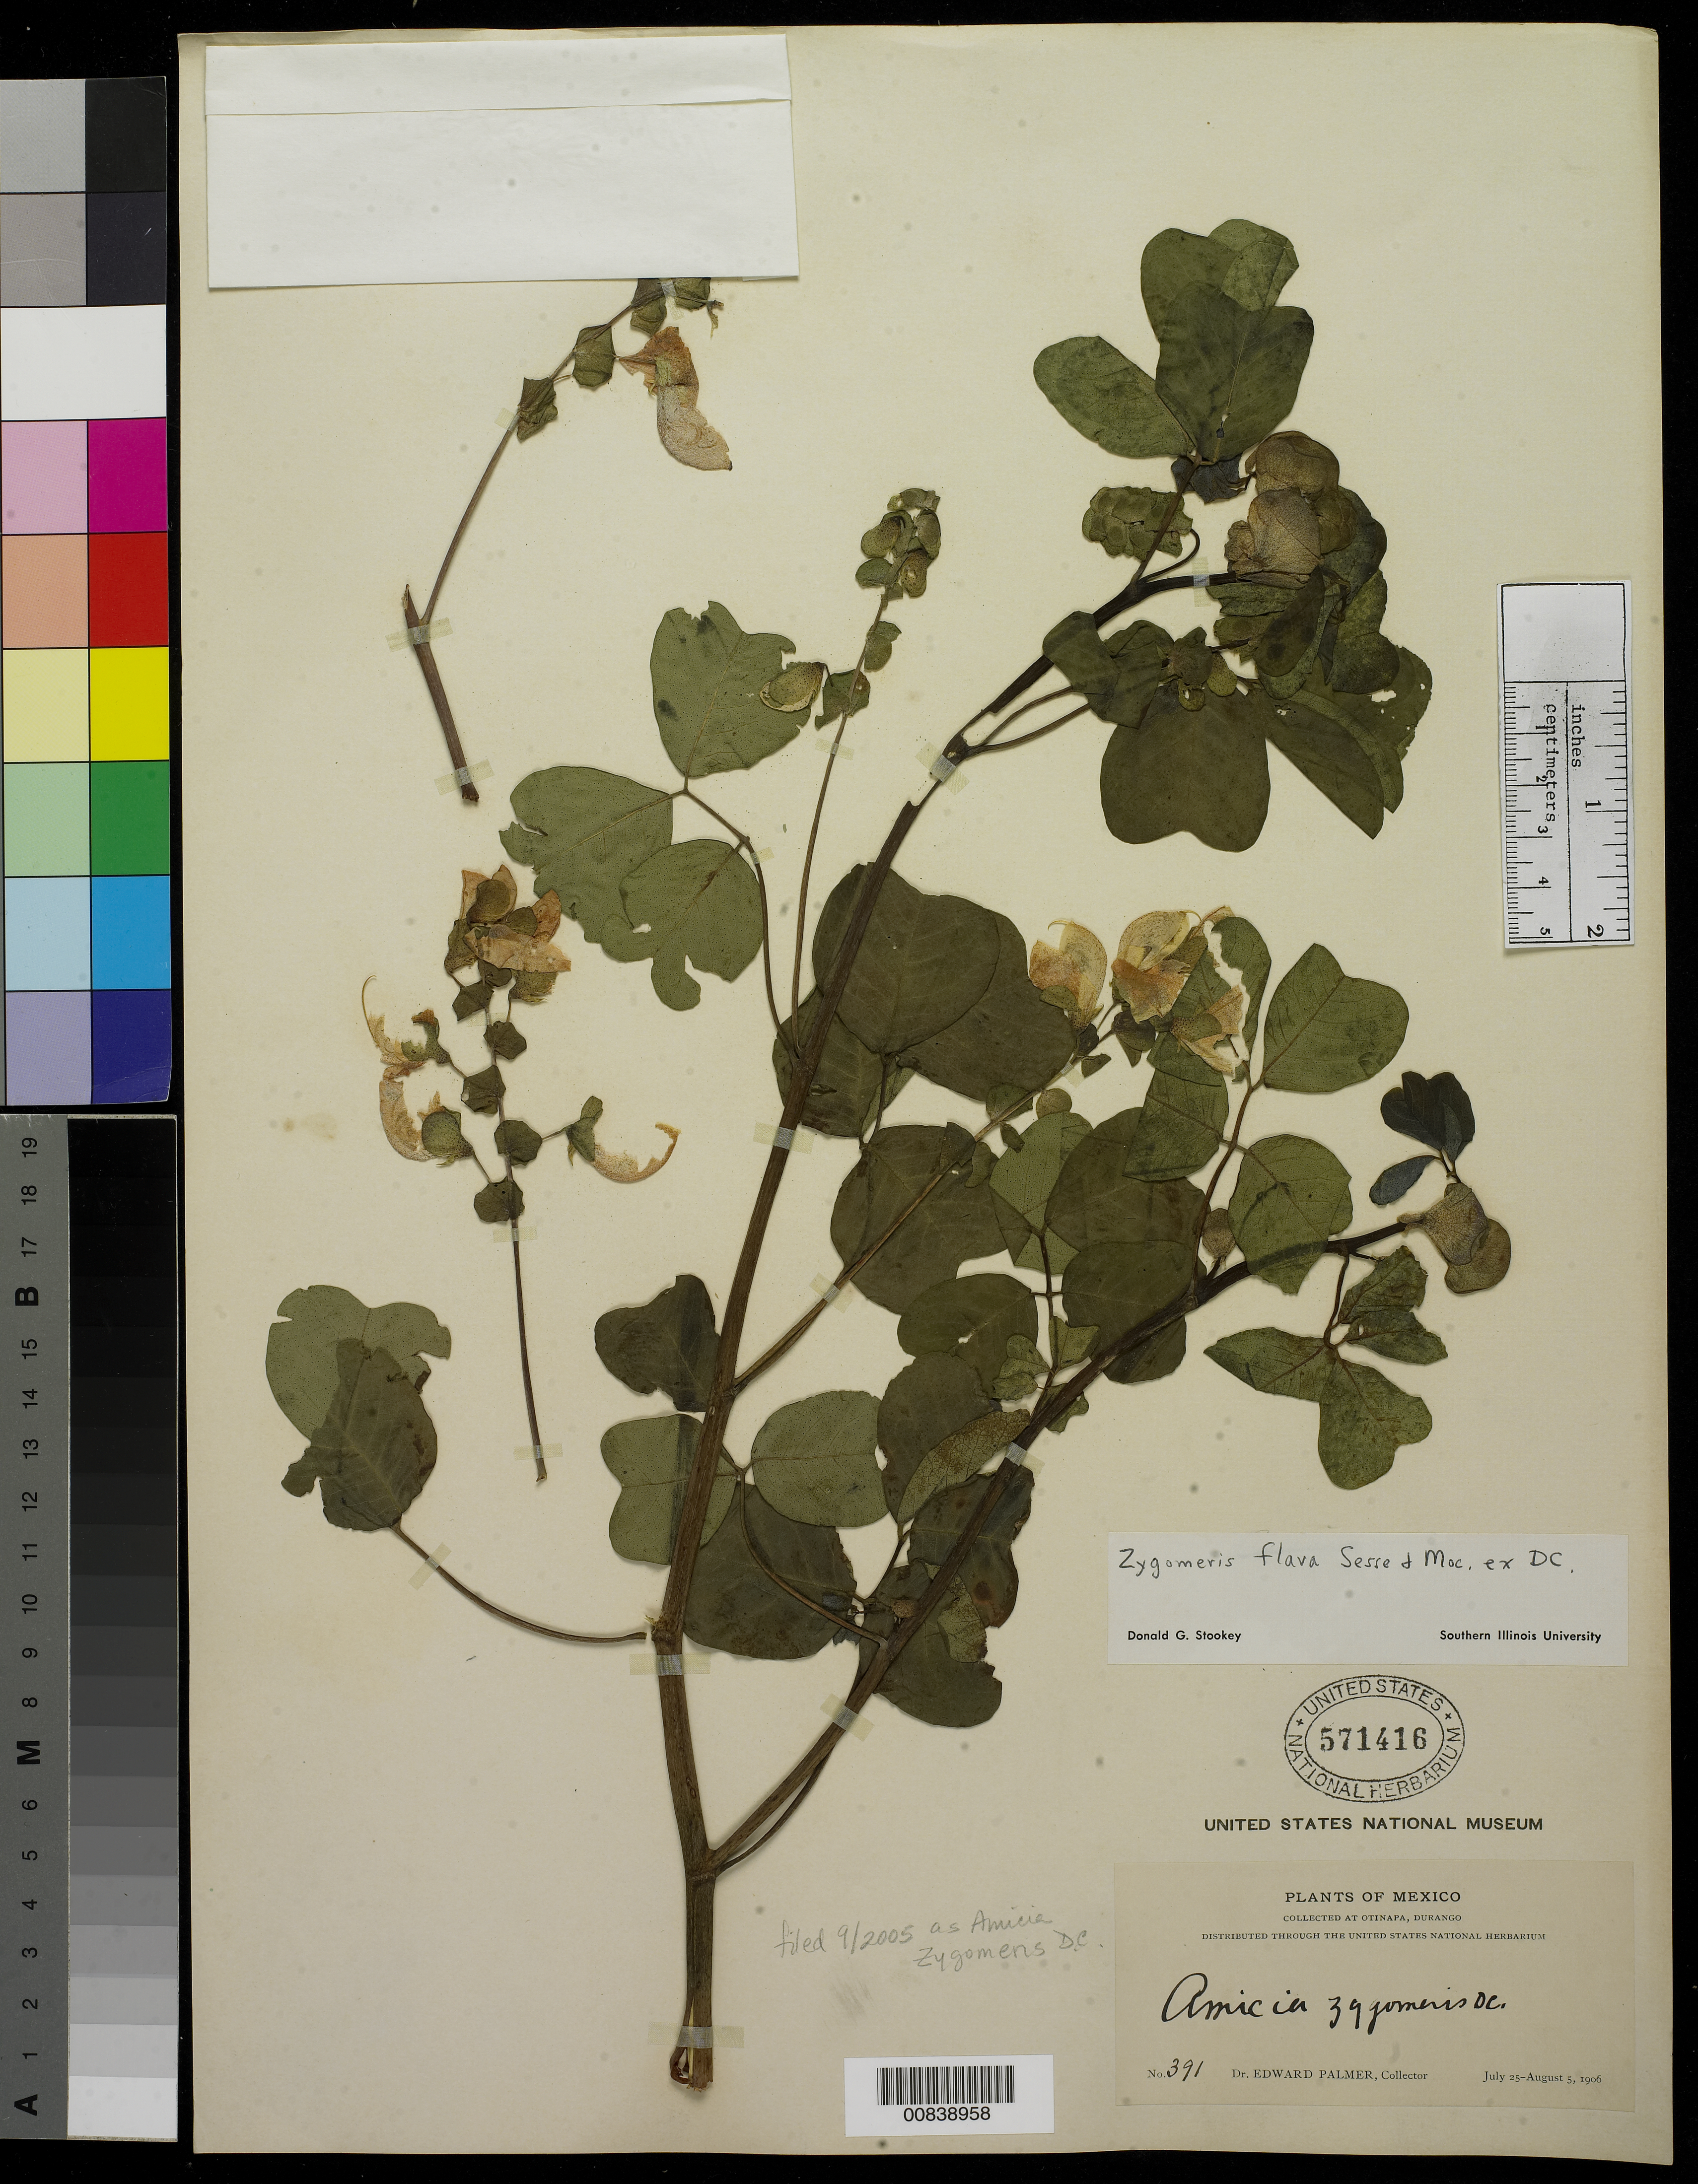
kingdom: Plantae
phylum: Tracheophyta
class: Magnoliopsida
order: Fabales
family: Fabaceae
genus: Amicia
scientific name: Amicia zygomeris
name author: DC.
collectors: E. Palmer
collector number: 391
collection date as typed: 25 Jul 1906 to 05 Aug 1906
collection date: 1906-07-25/1906-08-05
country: Mexico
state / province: Durango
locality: Otinapa, Durango.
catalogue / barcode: US 571416